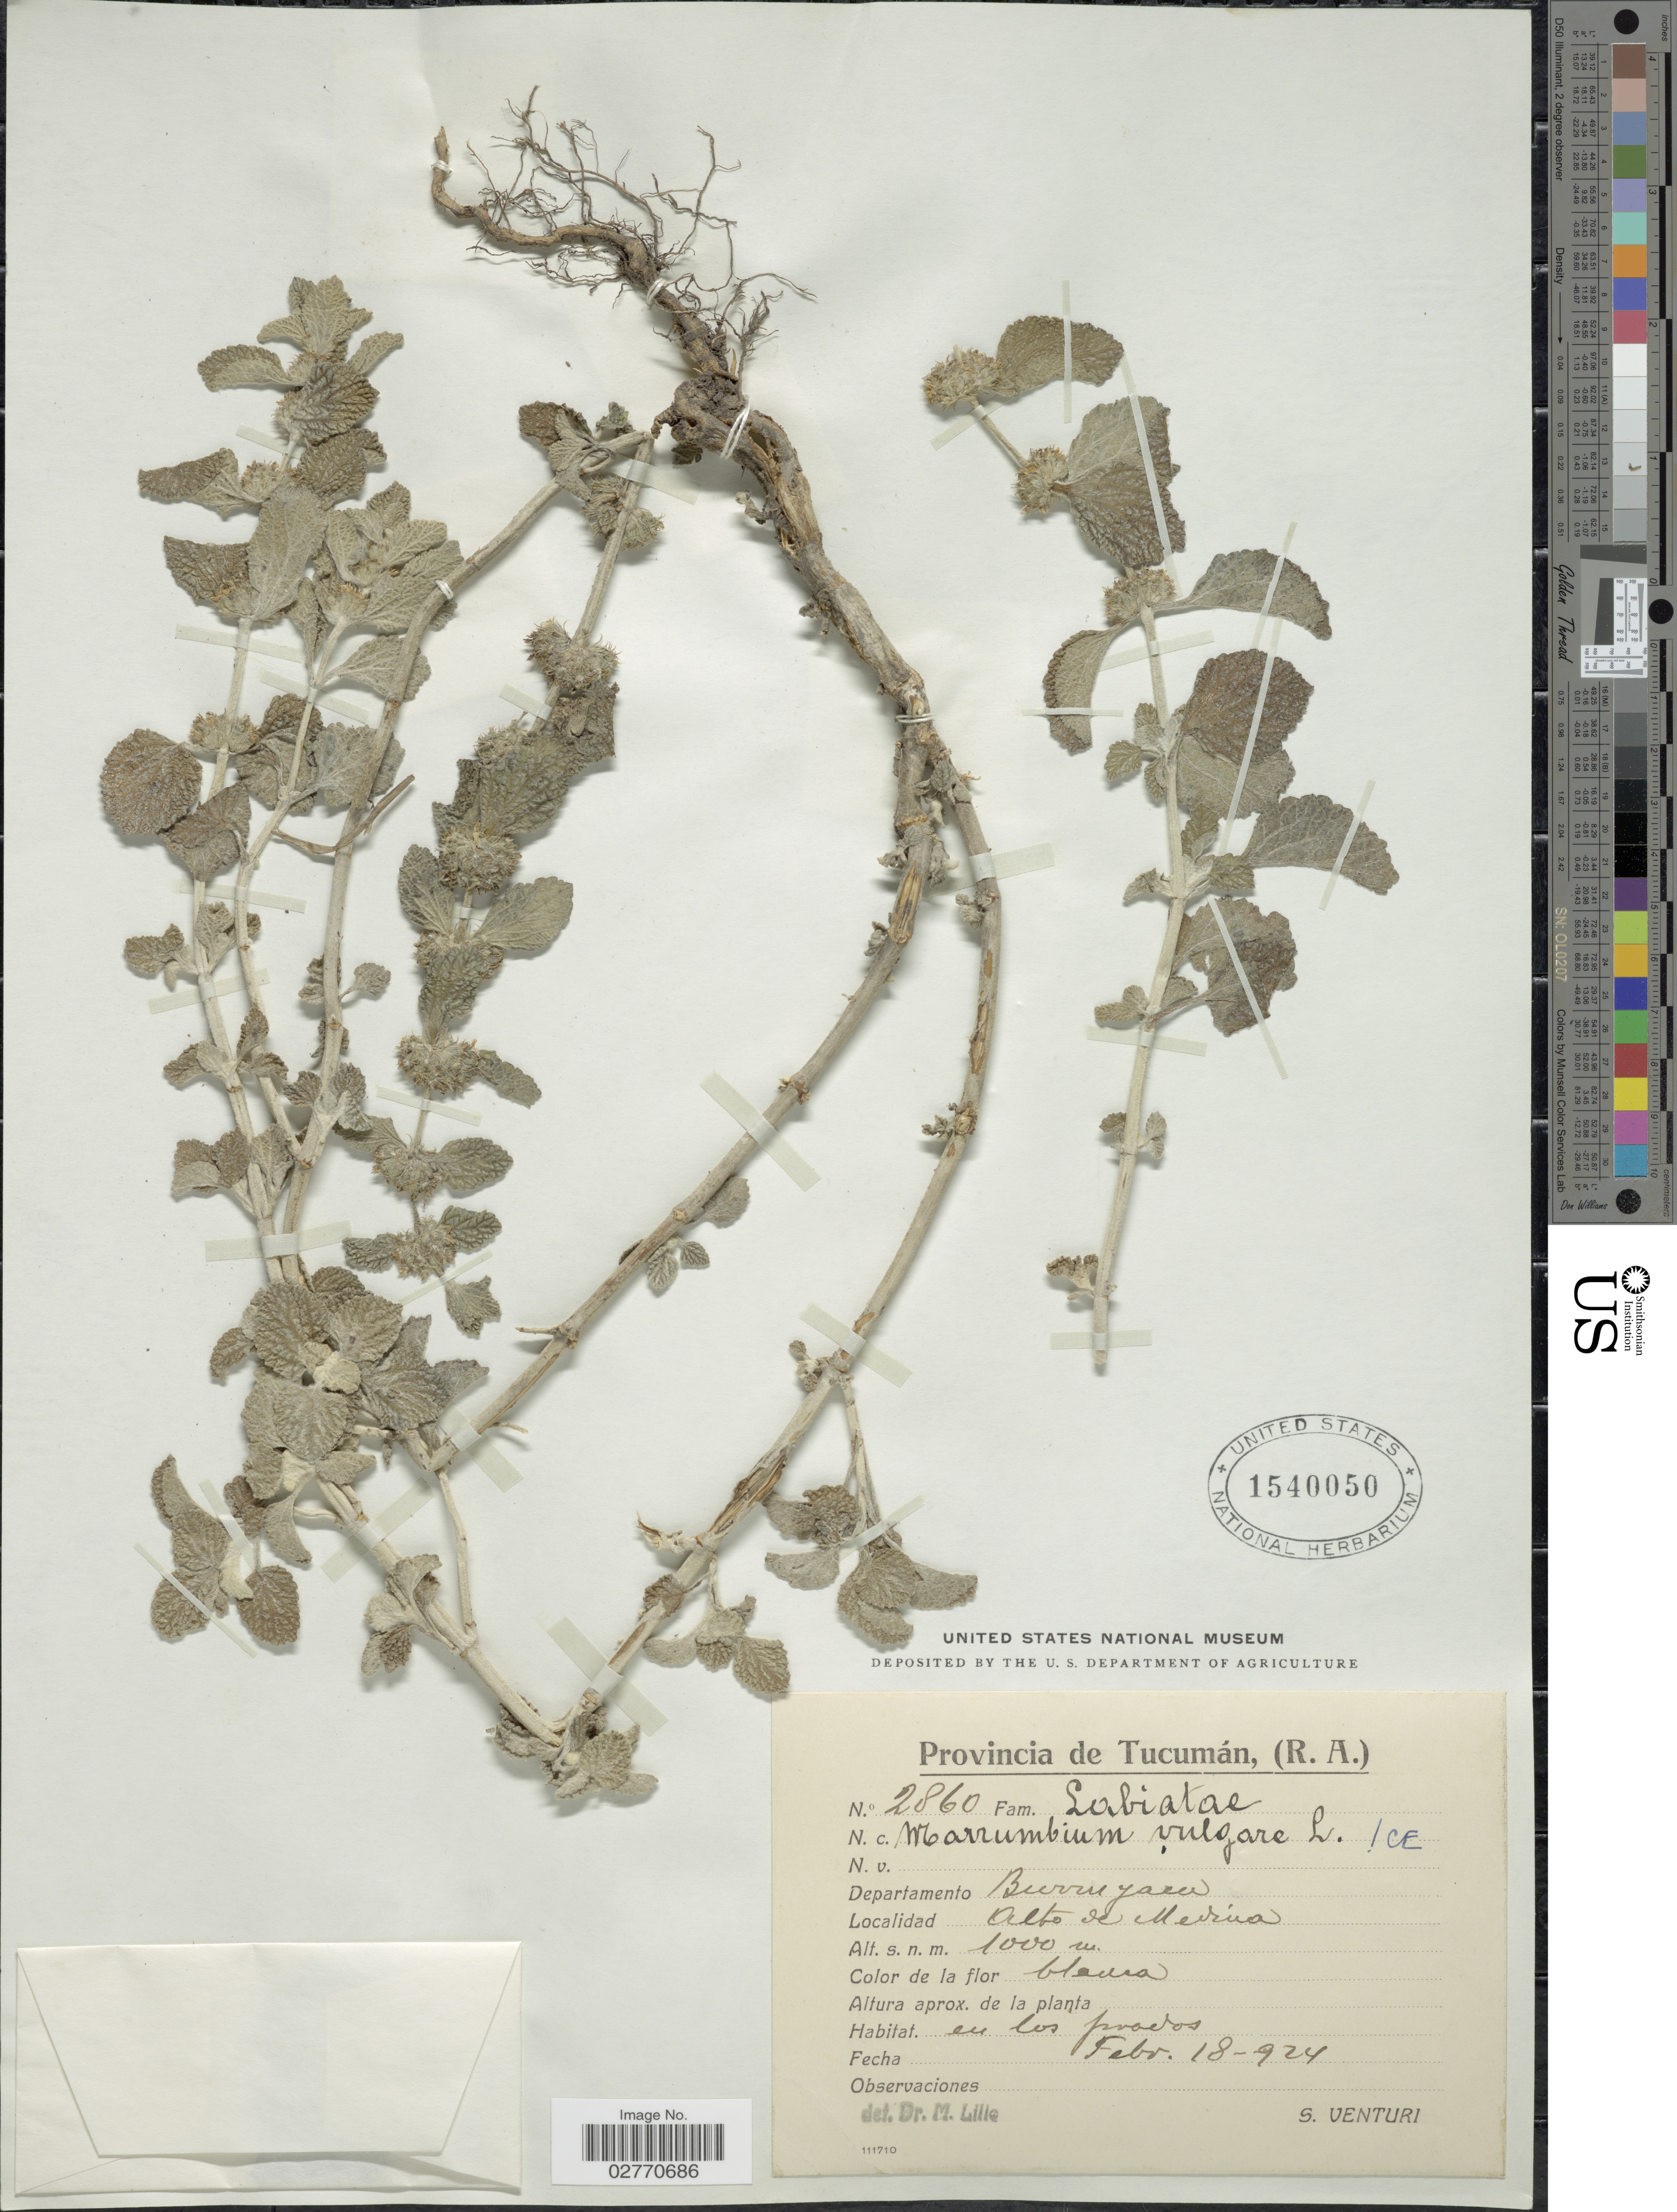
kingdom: Plantae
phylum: Tracheophyta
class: Magnoliopsida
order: Lamiales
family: Lamiaceae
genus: Marrubium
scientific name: Marrubium vulgare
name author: L.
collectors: S. Venturi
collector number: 2860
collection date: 1924-02-18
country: Argentina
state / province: Tucuman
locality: Departamento Burruyaca, Alto de Medina.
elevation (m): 1000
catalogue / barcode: US 1540050